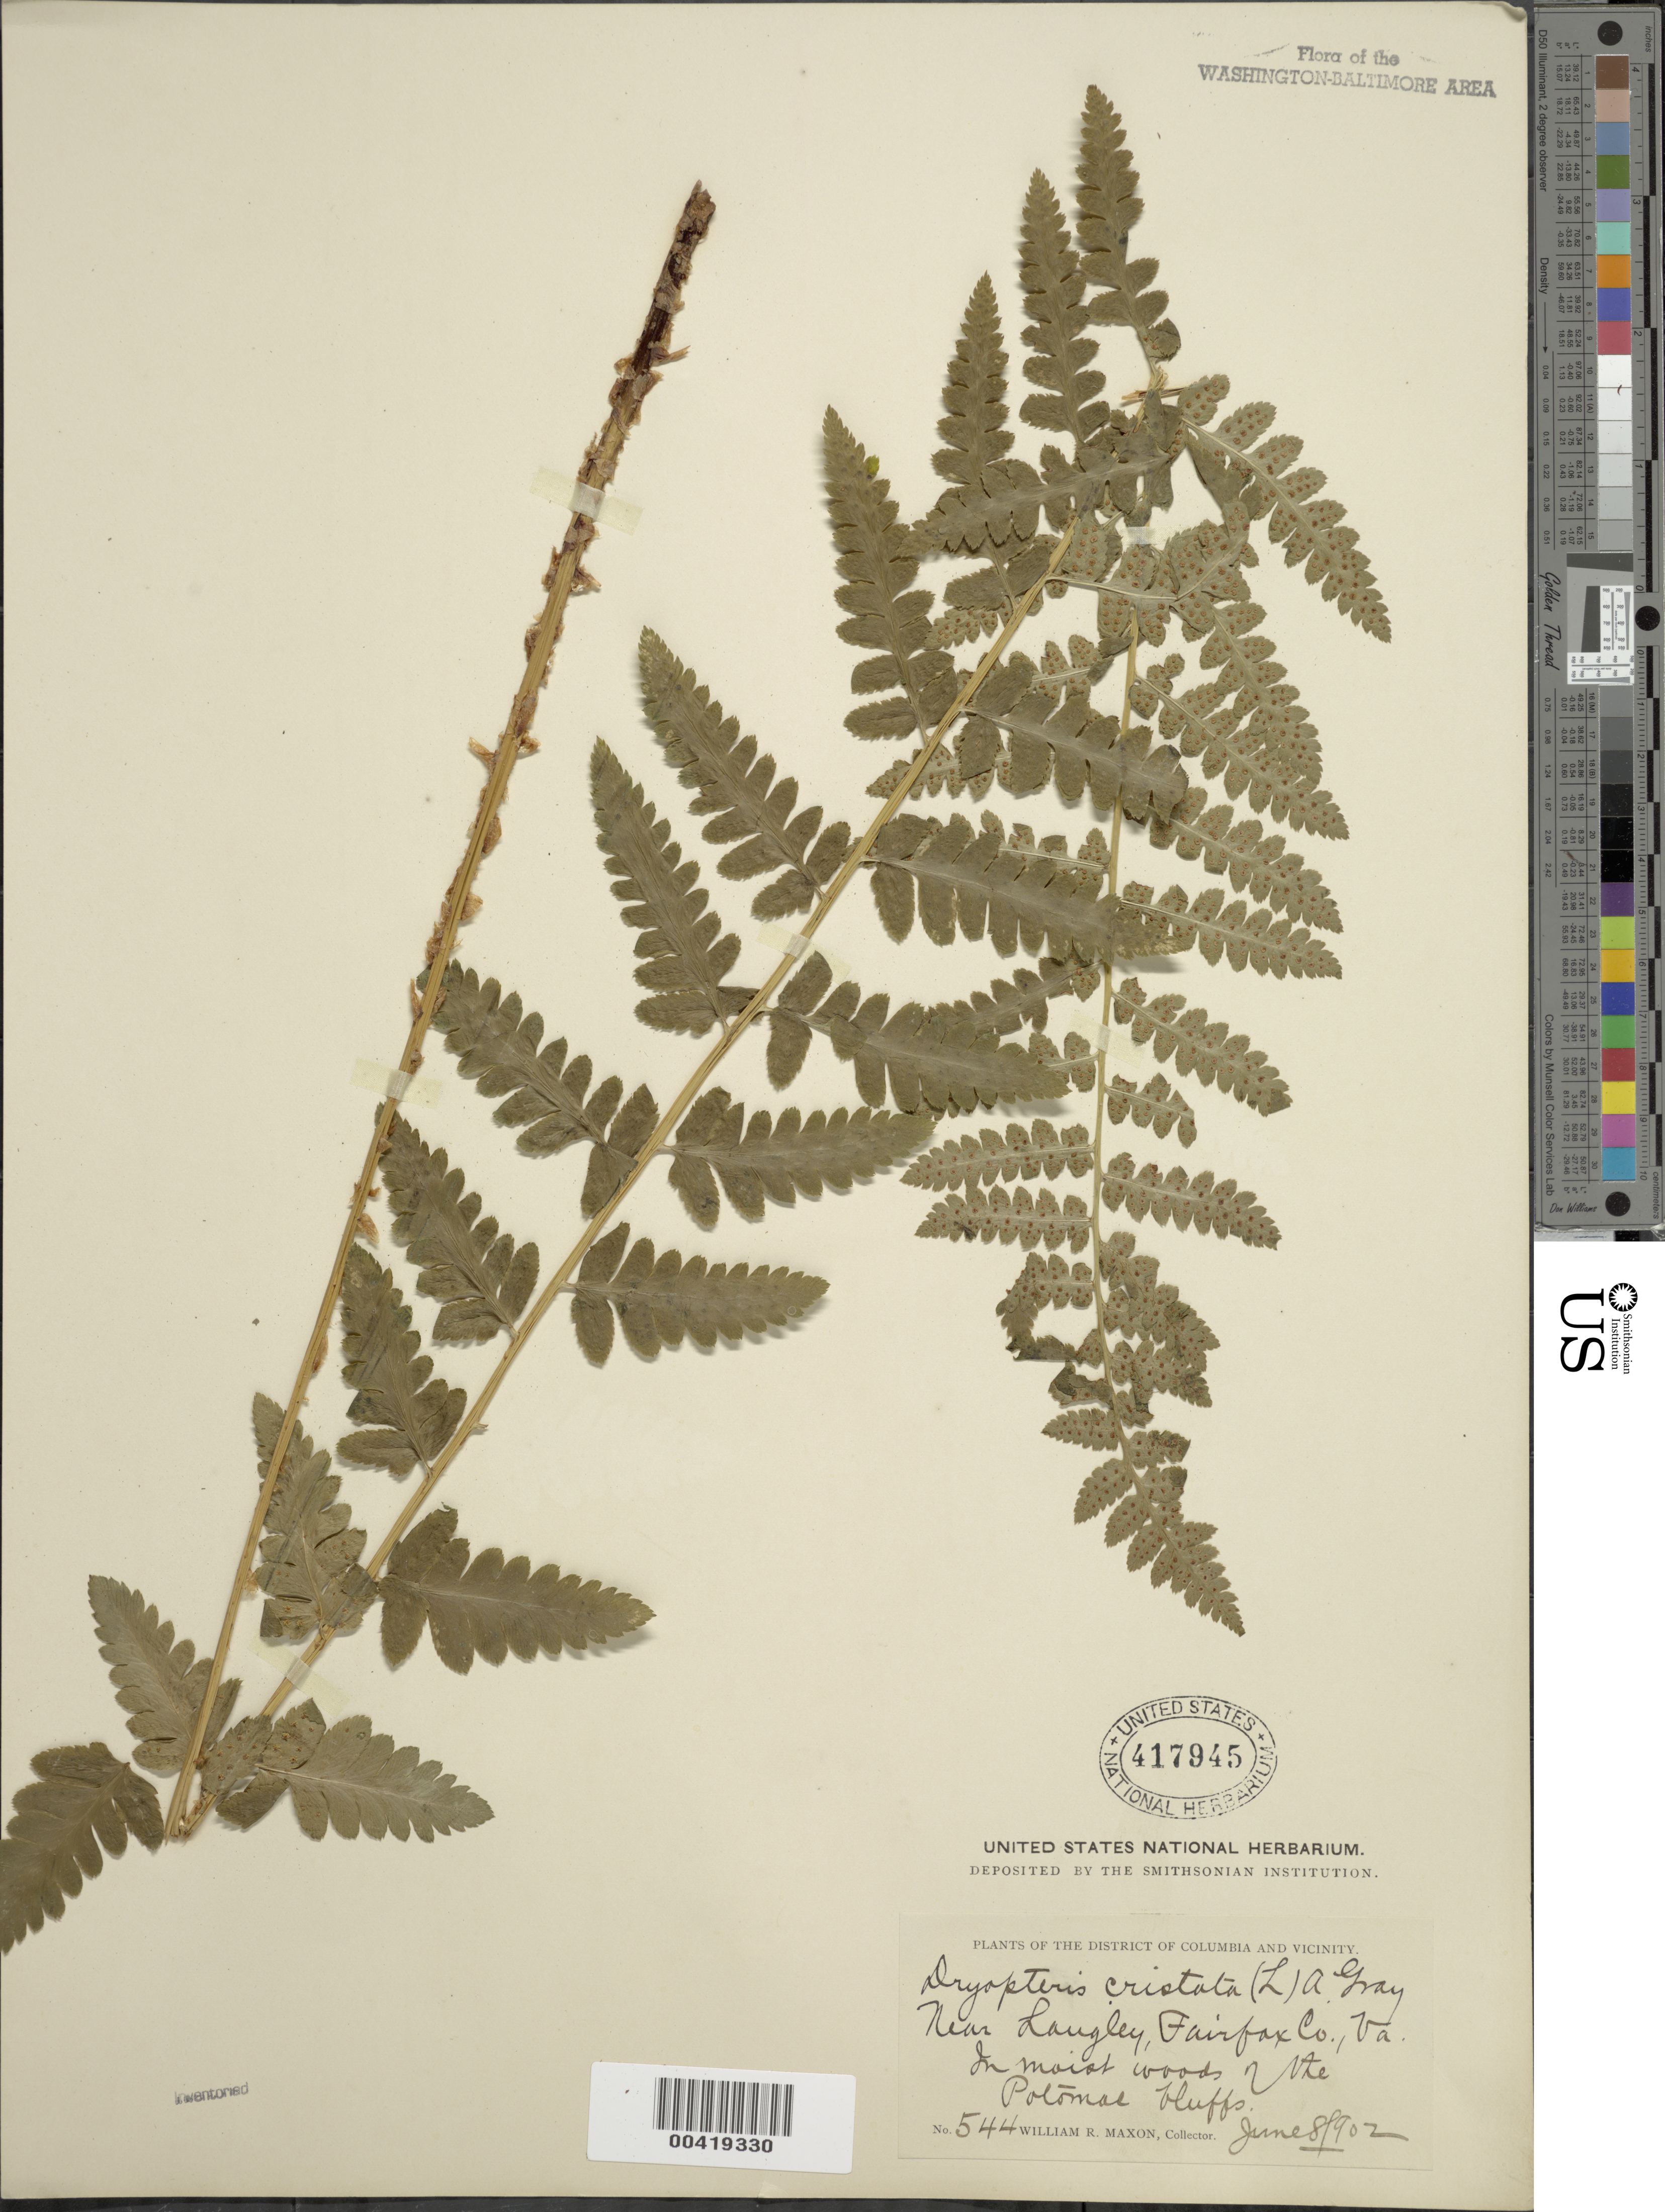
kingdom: Plantae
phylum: Tracheophyta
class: Polypodiopsida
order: Polypodiales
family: Dryopteridaceae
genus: Dryopteris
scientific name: Dryopteris cristata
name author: (L.) A. Gray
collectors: W. R. Maxon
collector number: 544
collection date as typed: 08 Jun 1902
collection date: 1902-06-08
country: United States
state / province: Virginia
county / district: Fairfax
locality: Near Langley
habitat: In moist woods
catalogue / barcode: US 417945